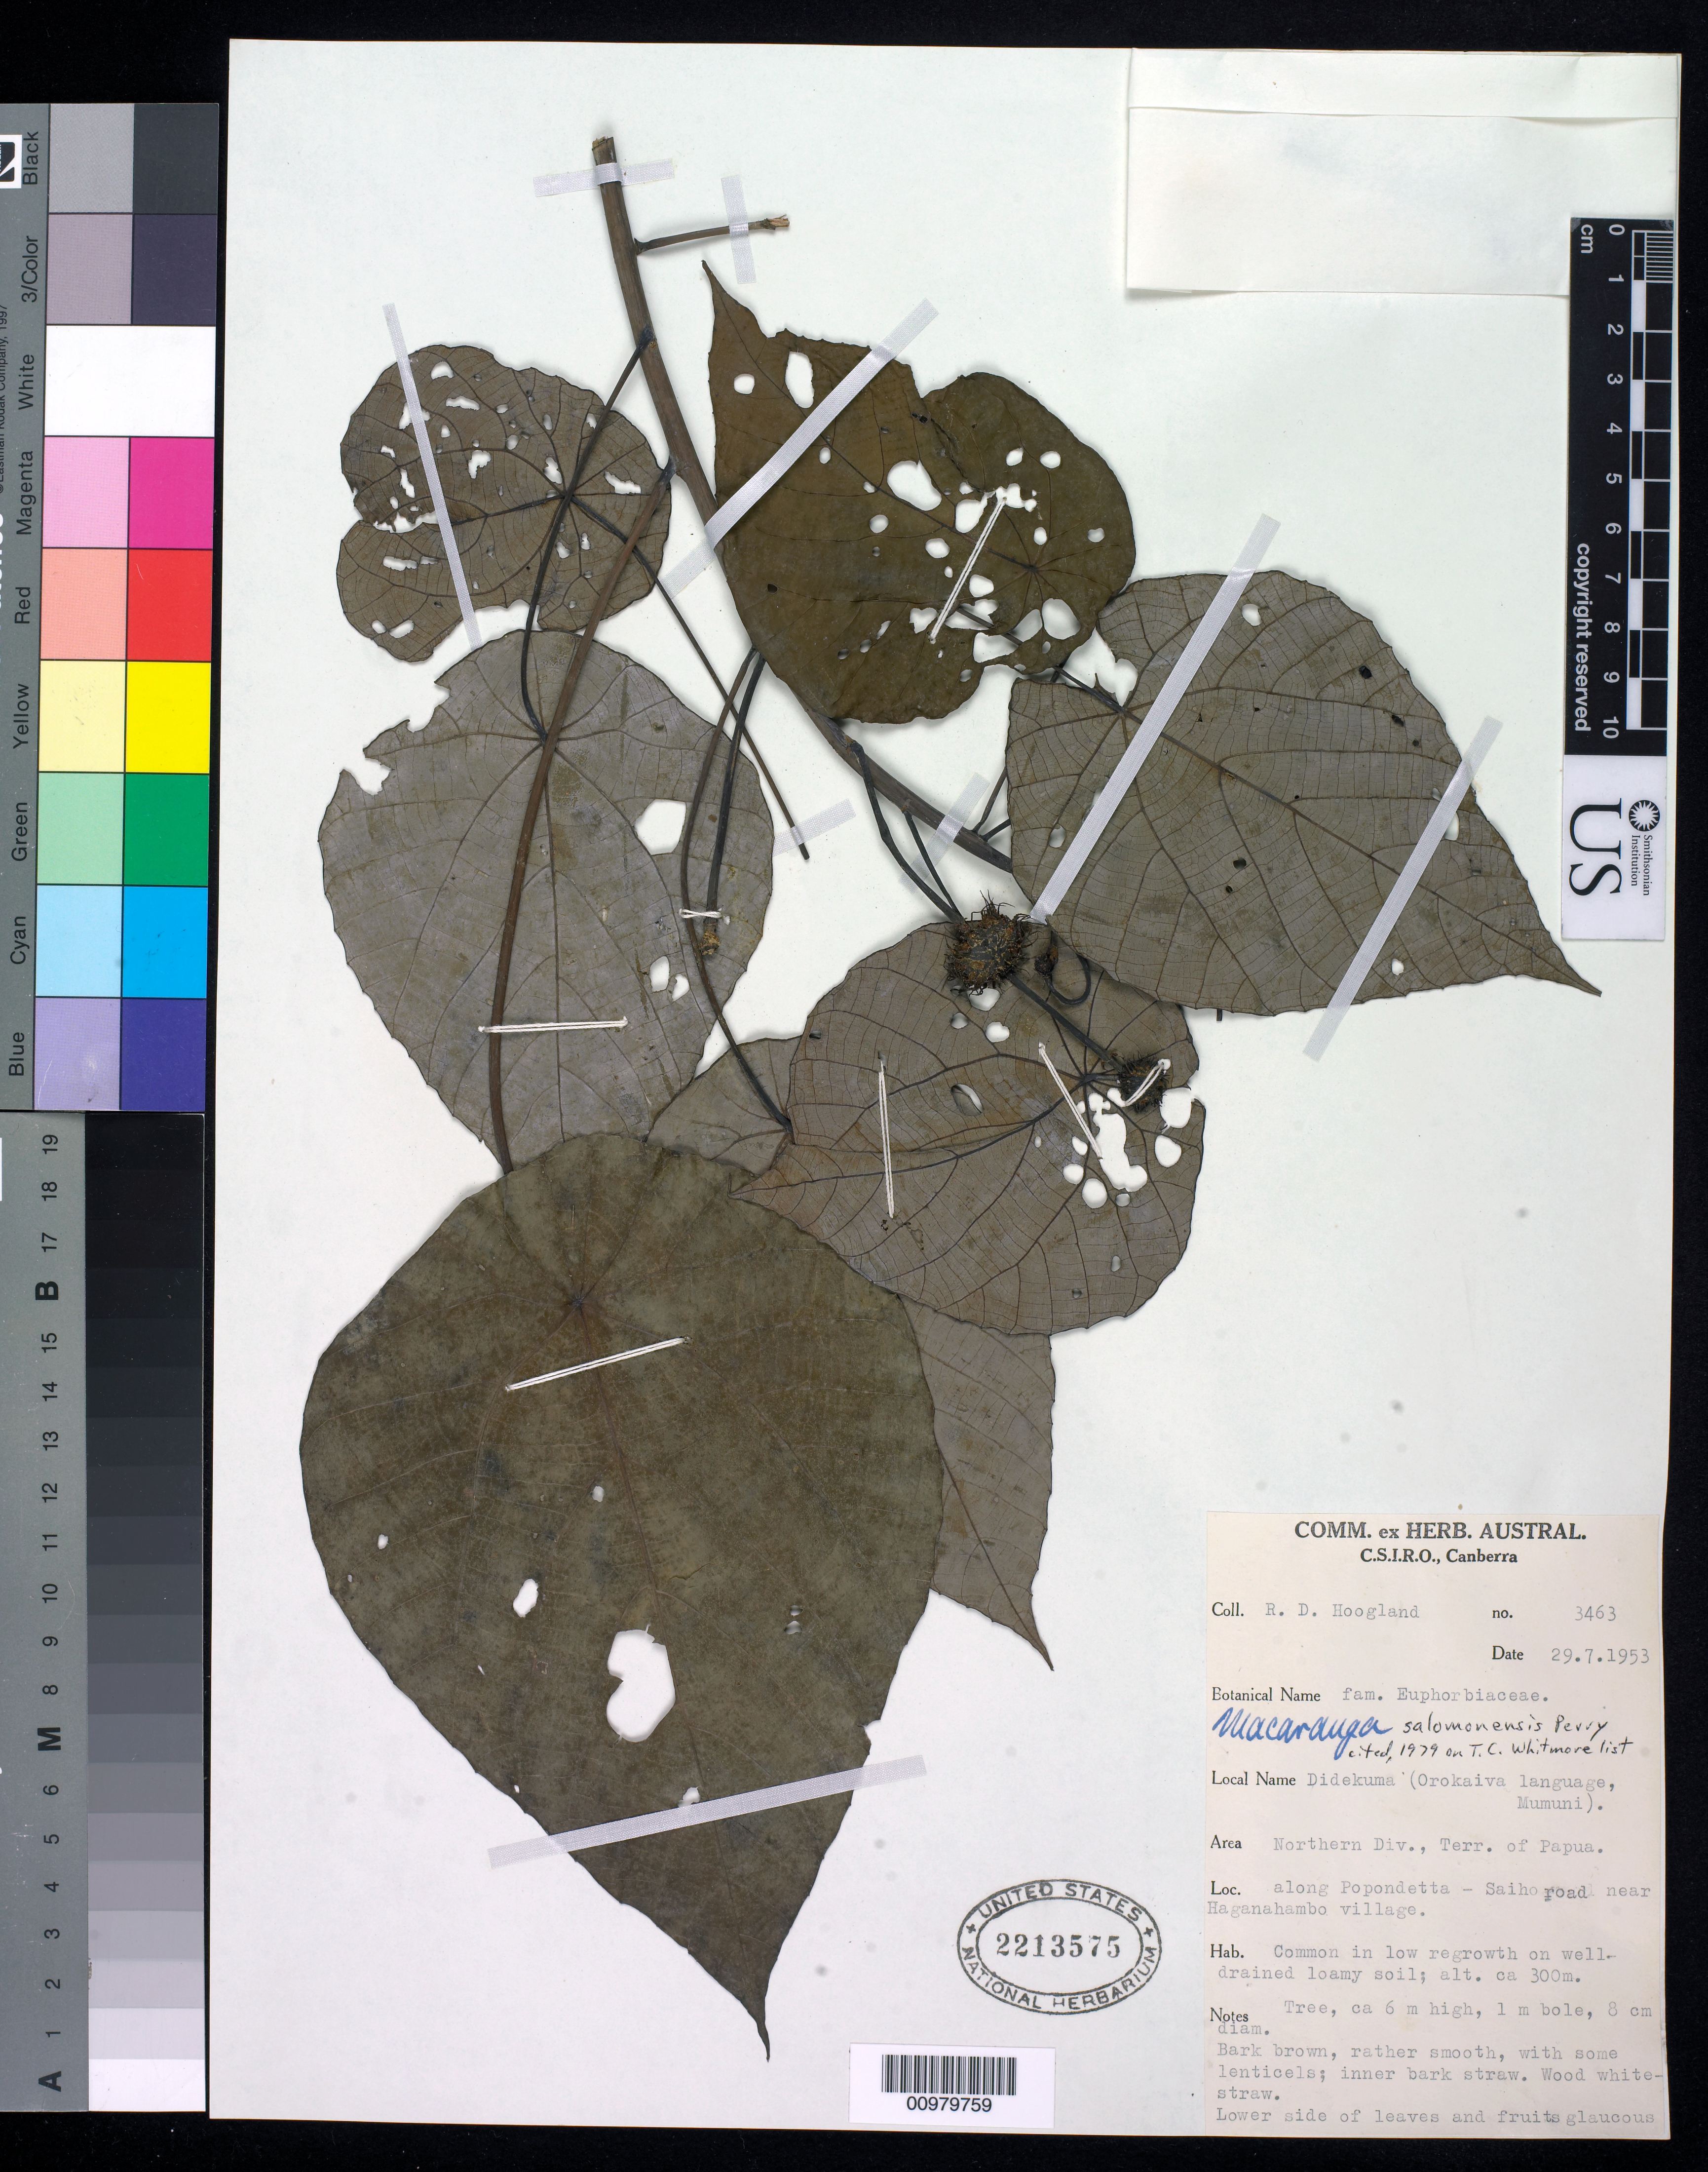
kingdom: Plantae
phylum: Tracheophyta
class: Magnoliopsida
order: Malpighiales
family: Euphorbiaceae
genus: Macaranga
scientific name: Macaranga salomonensis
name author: Perry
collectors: R. D. Hoogland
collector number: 3463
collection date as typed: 29 Jul 1953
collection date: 1953-07-29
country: Papua New Guinea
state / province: Northern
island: New Guinea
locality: along Popondetta- Saiho road near Haganahambo village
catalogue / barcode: US 2213575